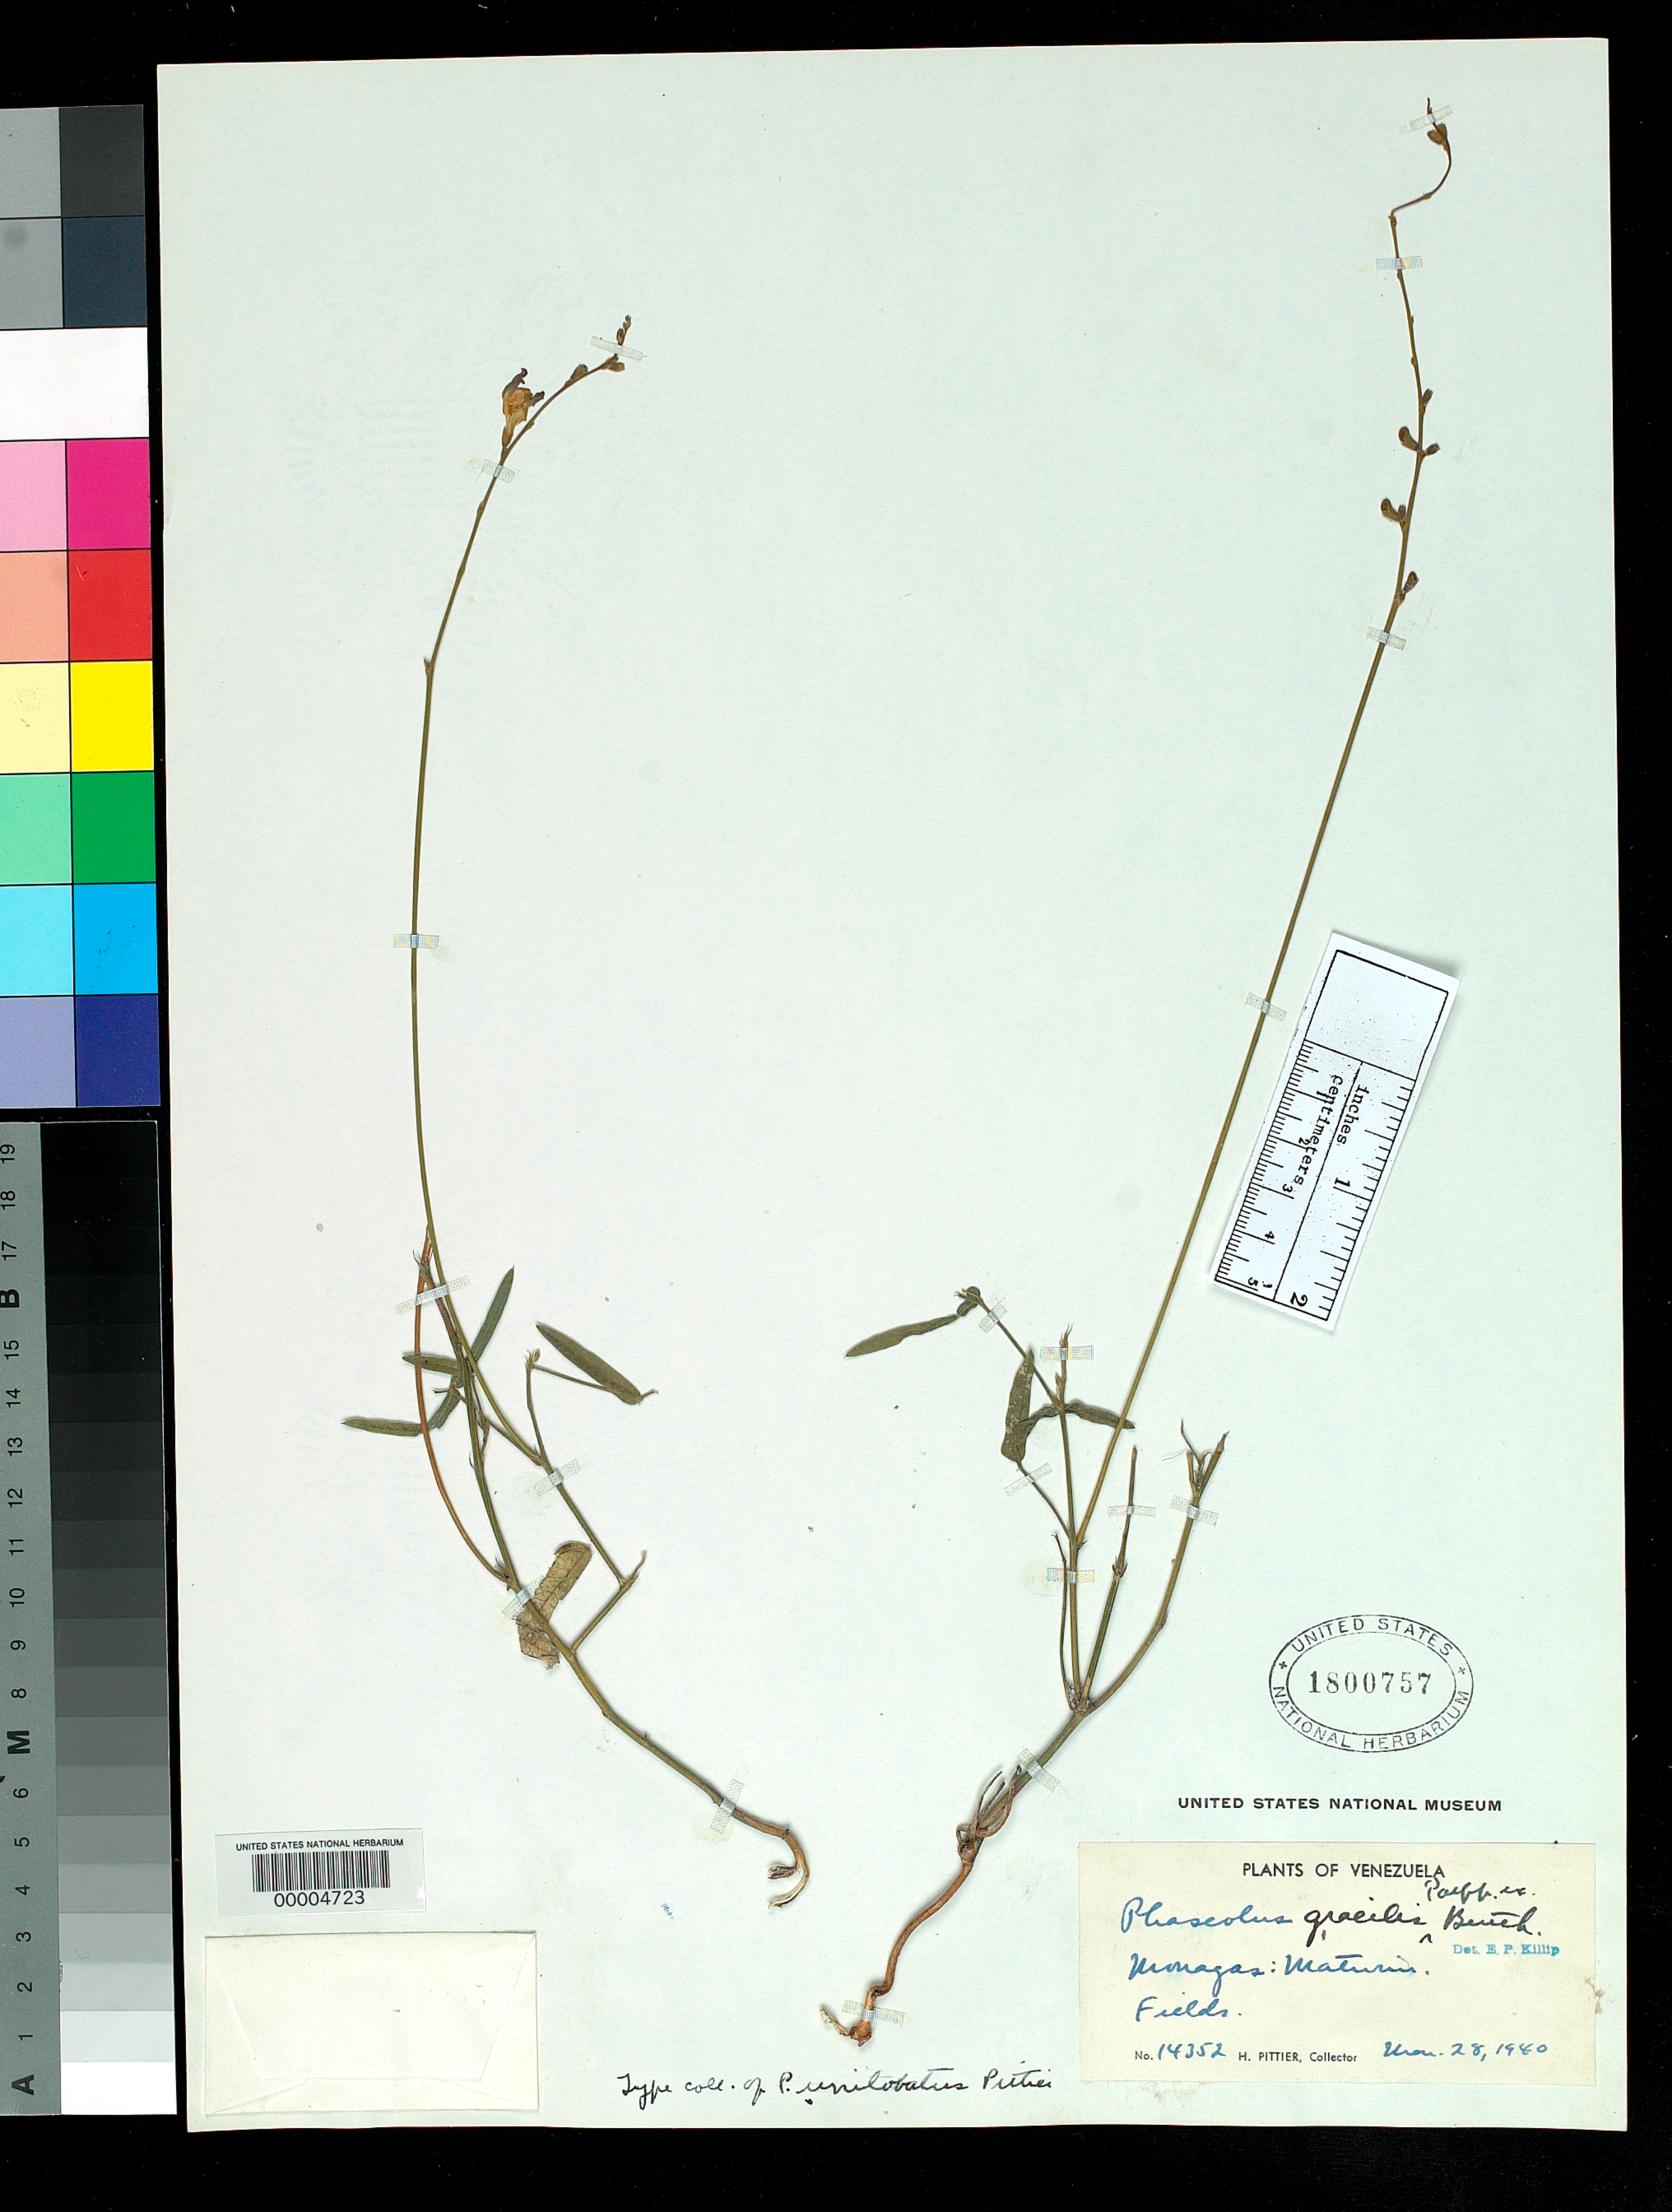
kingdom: Plantae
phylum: Tracheophyta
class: Magnoliopsida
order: Fabales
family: Fabaceae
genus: Phaseolus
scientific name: Phaseolus unilobatus Pittier, nom. inval.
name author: Pittier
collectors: H. F. Pittier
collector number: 14352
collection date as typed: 28 -- 1940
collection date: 1940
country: Venezuela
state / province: Monagas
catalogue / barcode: US 1800757